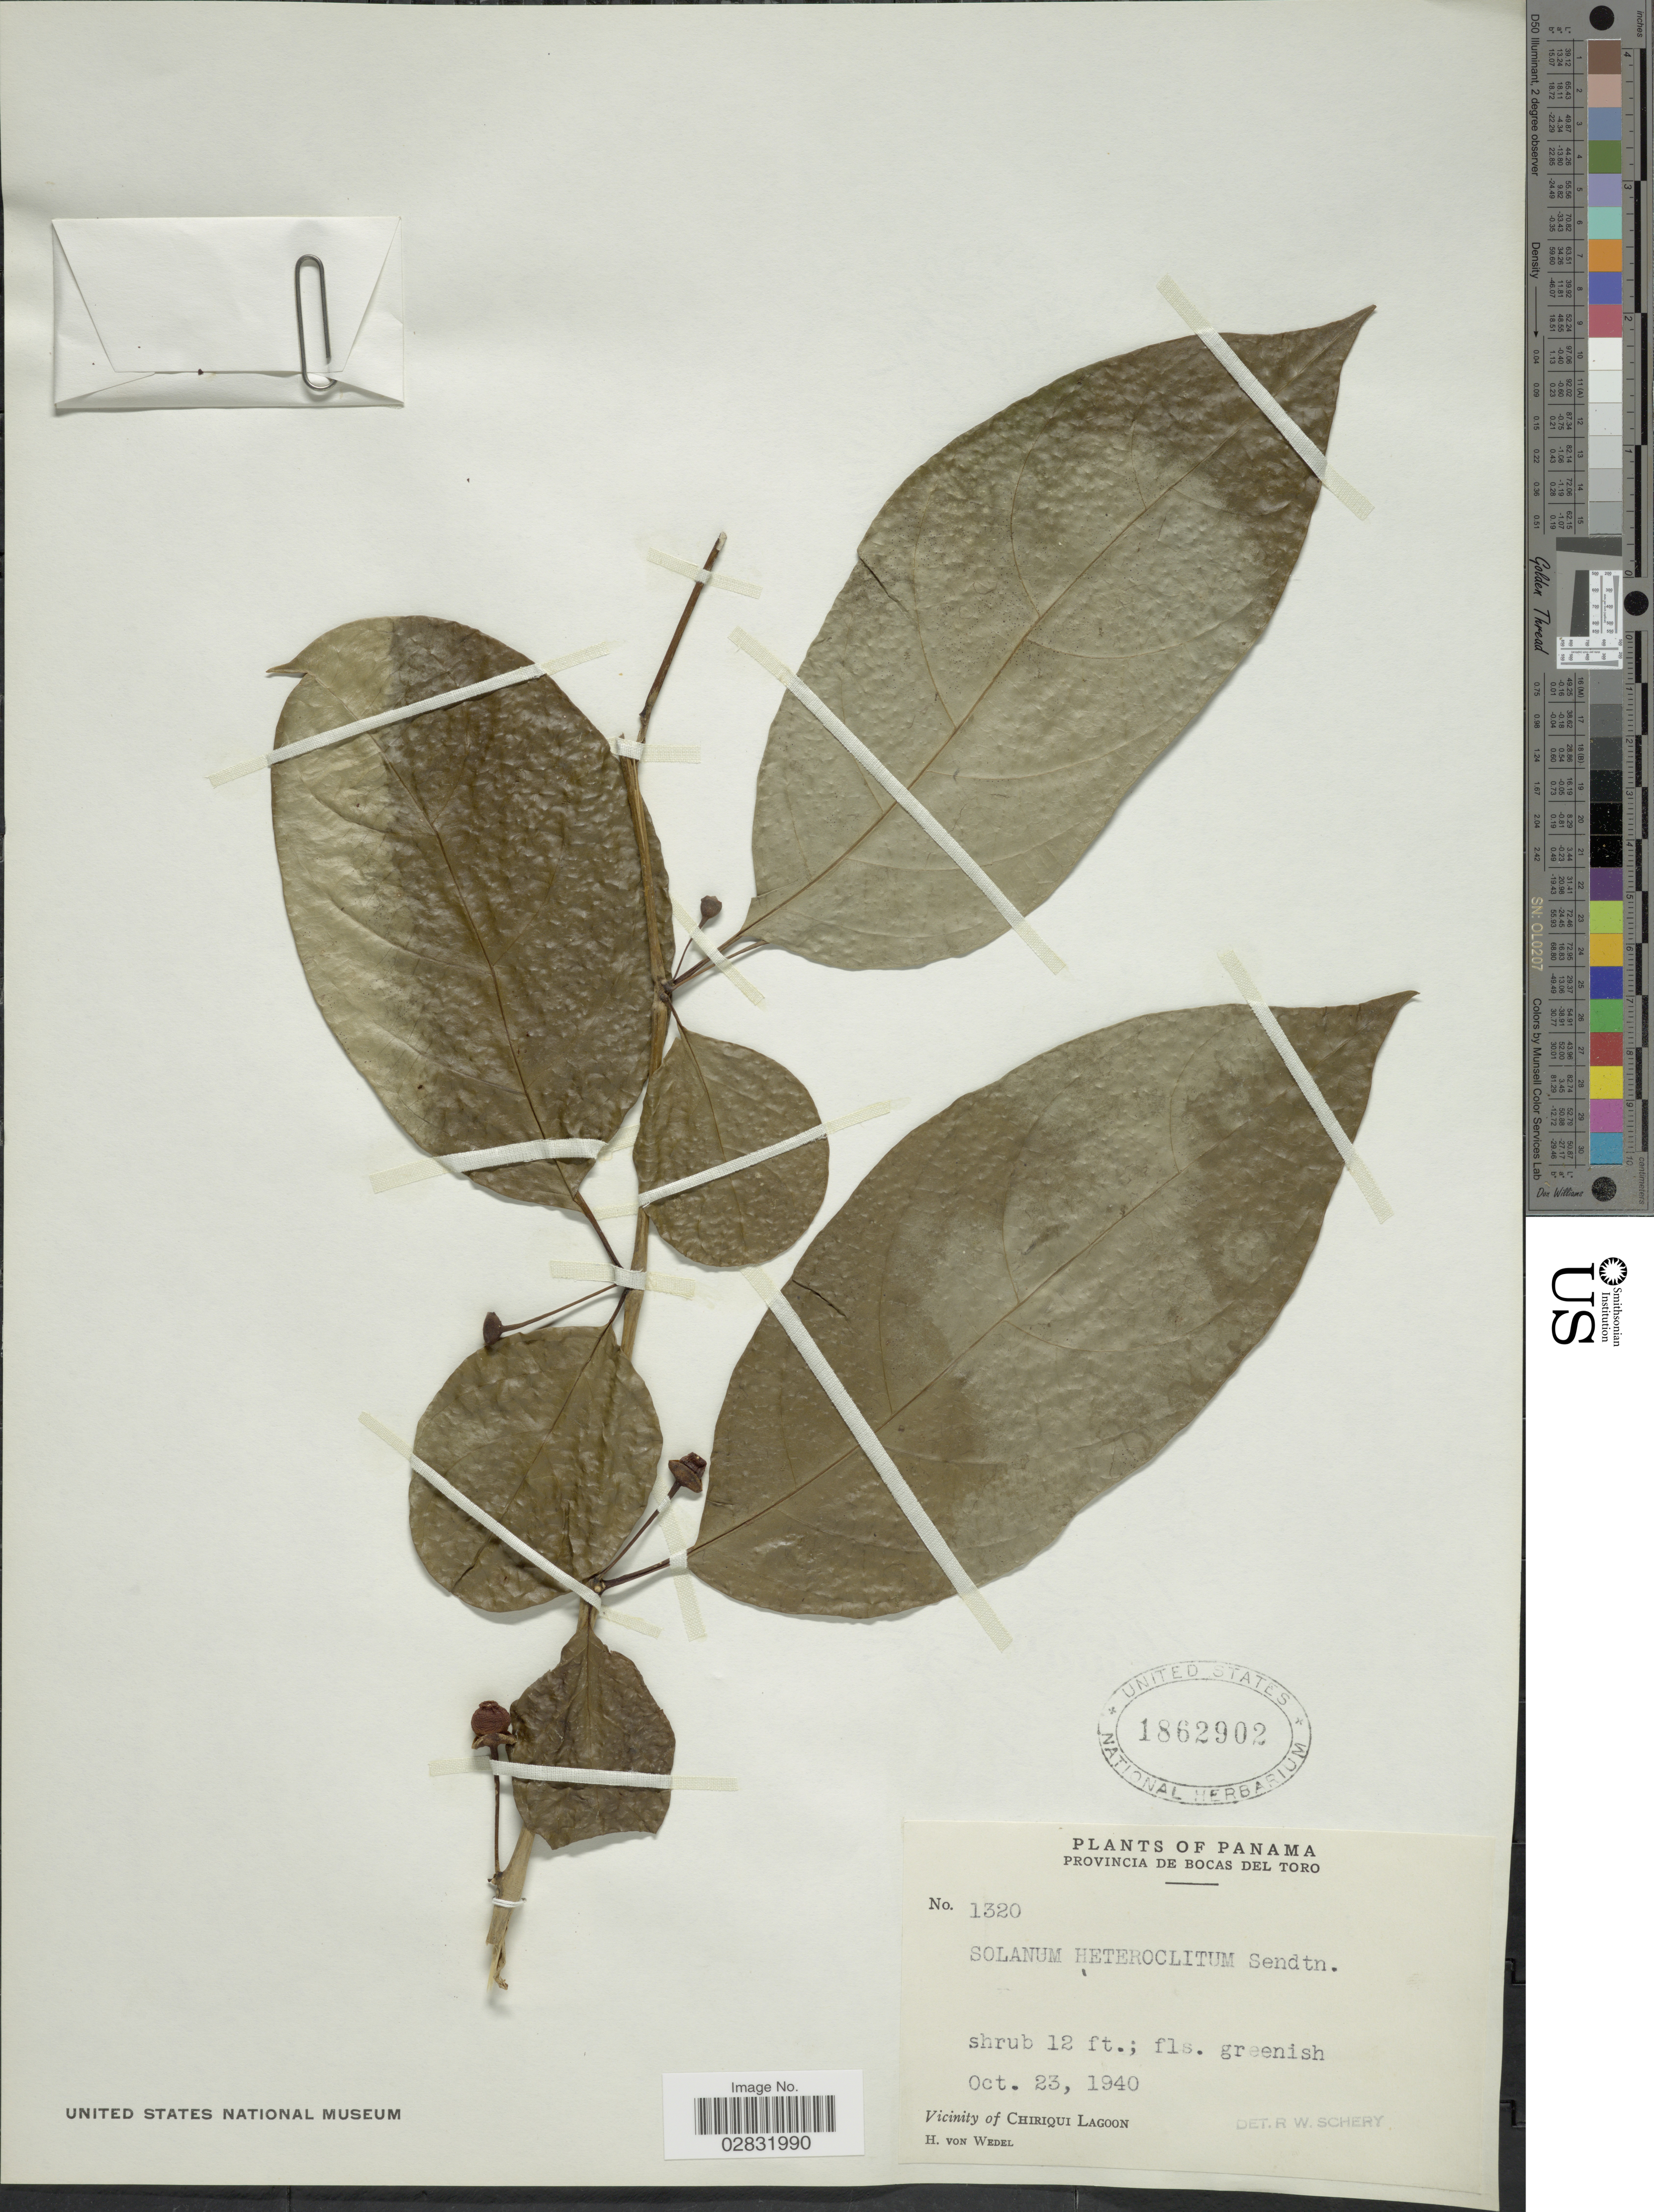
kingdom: Plantae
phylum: Tracheophyta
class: Magnoliopsida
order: Solanales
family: Solanaceae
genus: Solanum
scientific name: Solanum heteroclitum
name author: Sendtn.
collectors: H. von Wedel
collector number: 1320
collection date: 1940-10-23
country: Panama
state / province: Bocas del Toro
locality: Provincia de Bocas del Toro. Vicinity of Chiriqui Lagoon.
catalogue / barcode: US 1862902